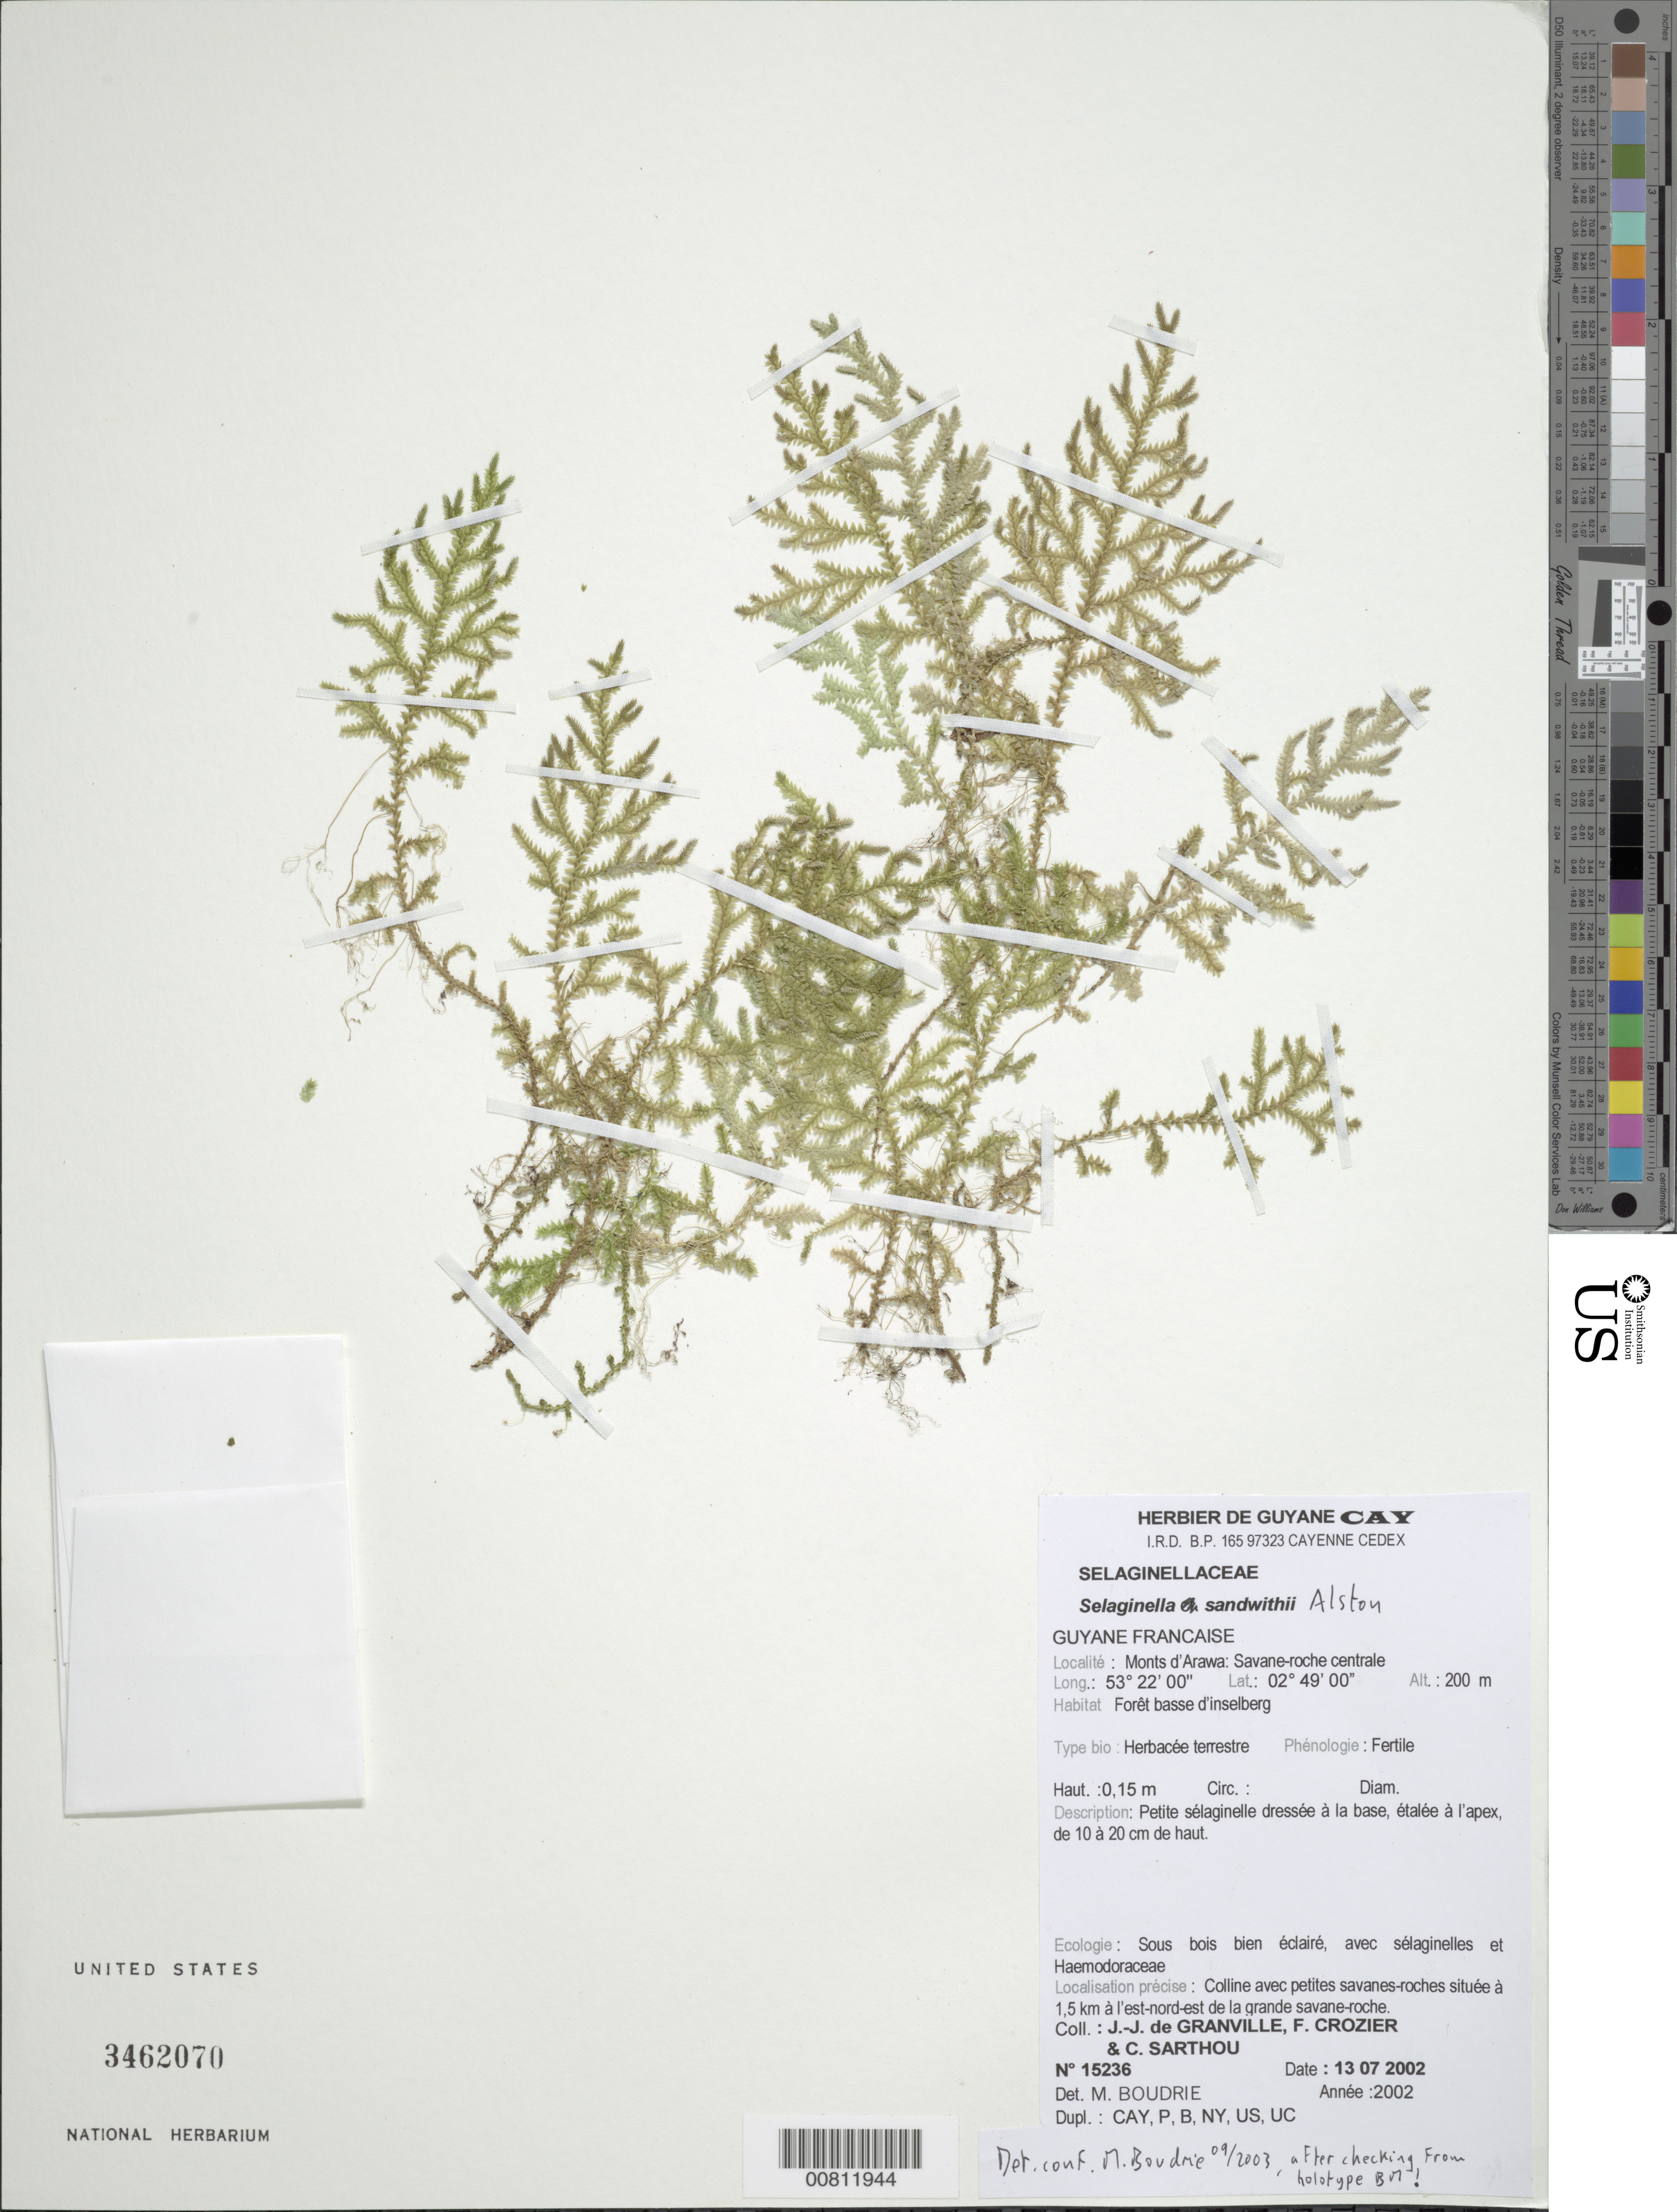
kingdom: Plantae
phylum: Tracheophyta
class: Lycopodiopsida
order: Selaginellales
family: Selaginellaceae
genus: Selaginella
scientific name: Selaginella sandwithii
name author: Alston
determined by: Boudrie, M.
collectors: J.-J. de Granville, F. Crozier & C. Sarthou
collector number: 15236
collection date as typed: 13-Jul-02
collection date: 2002-07-13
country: French Guiana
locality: Monts d'Arawa, zone de la savane-roche centrale, Colline avec petites savanes-roches située à 1,5 km à l'est nord-est de la grande savane-roche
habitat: Forêt basse sur inselberg. Sous-bois bien éclairé, avec sélaginelles et Haemodoraceae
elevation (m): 200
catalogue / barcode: US 3462070